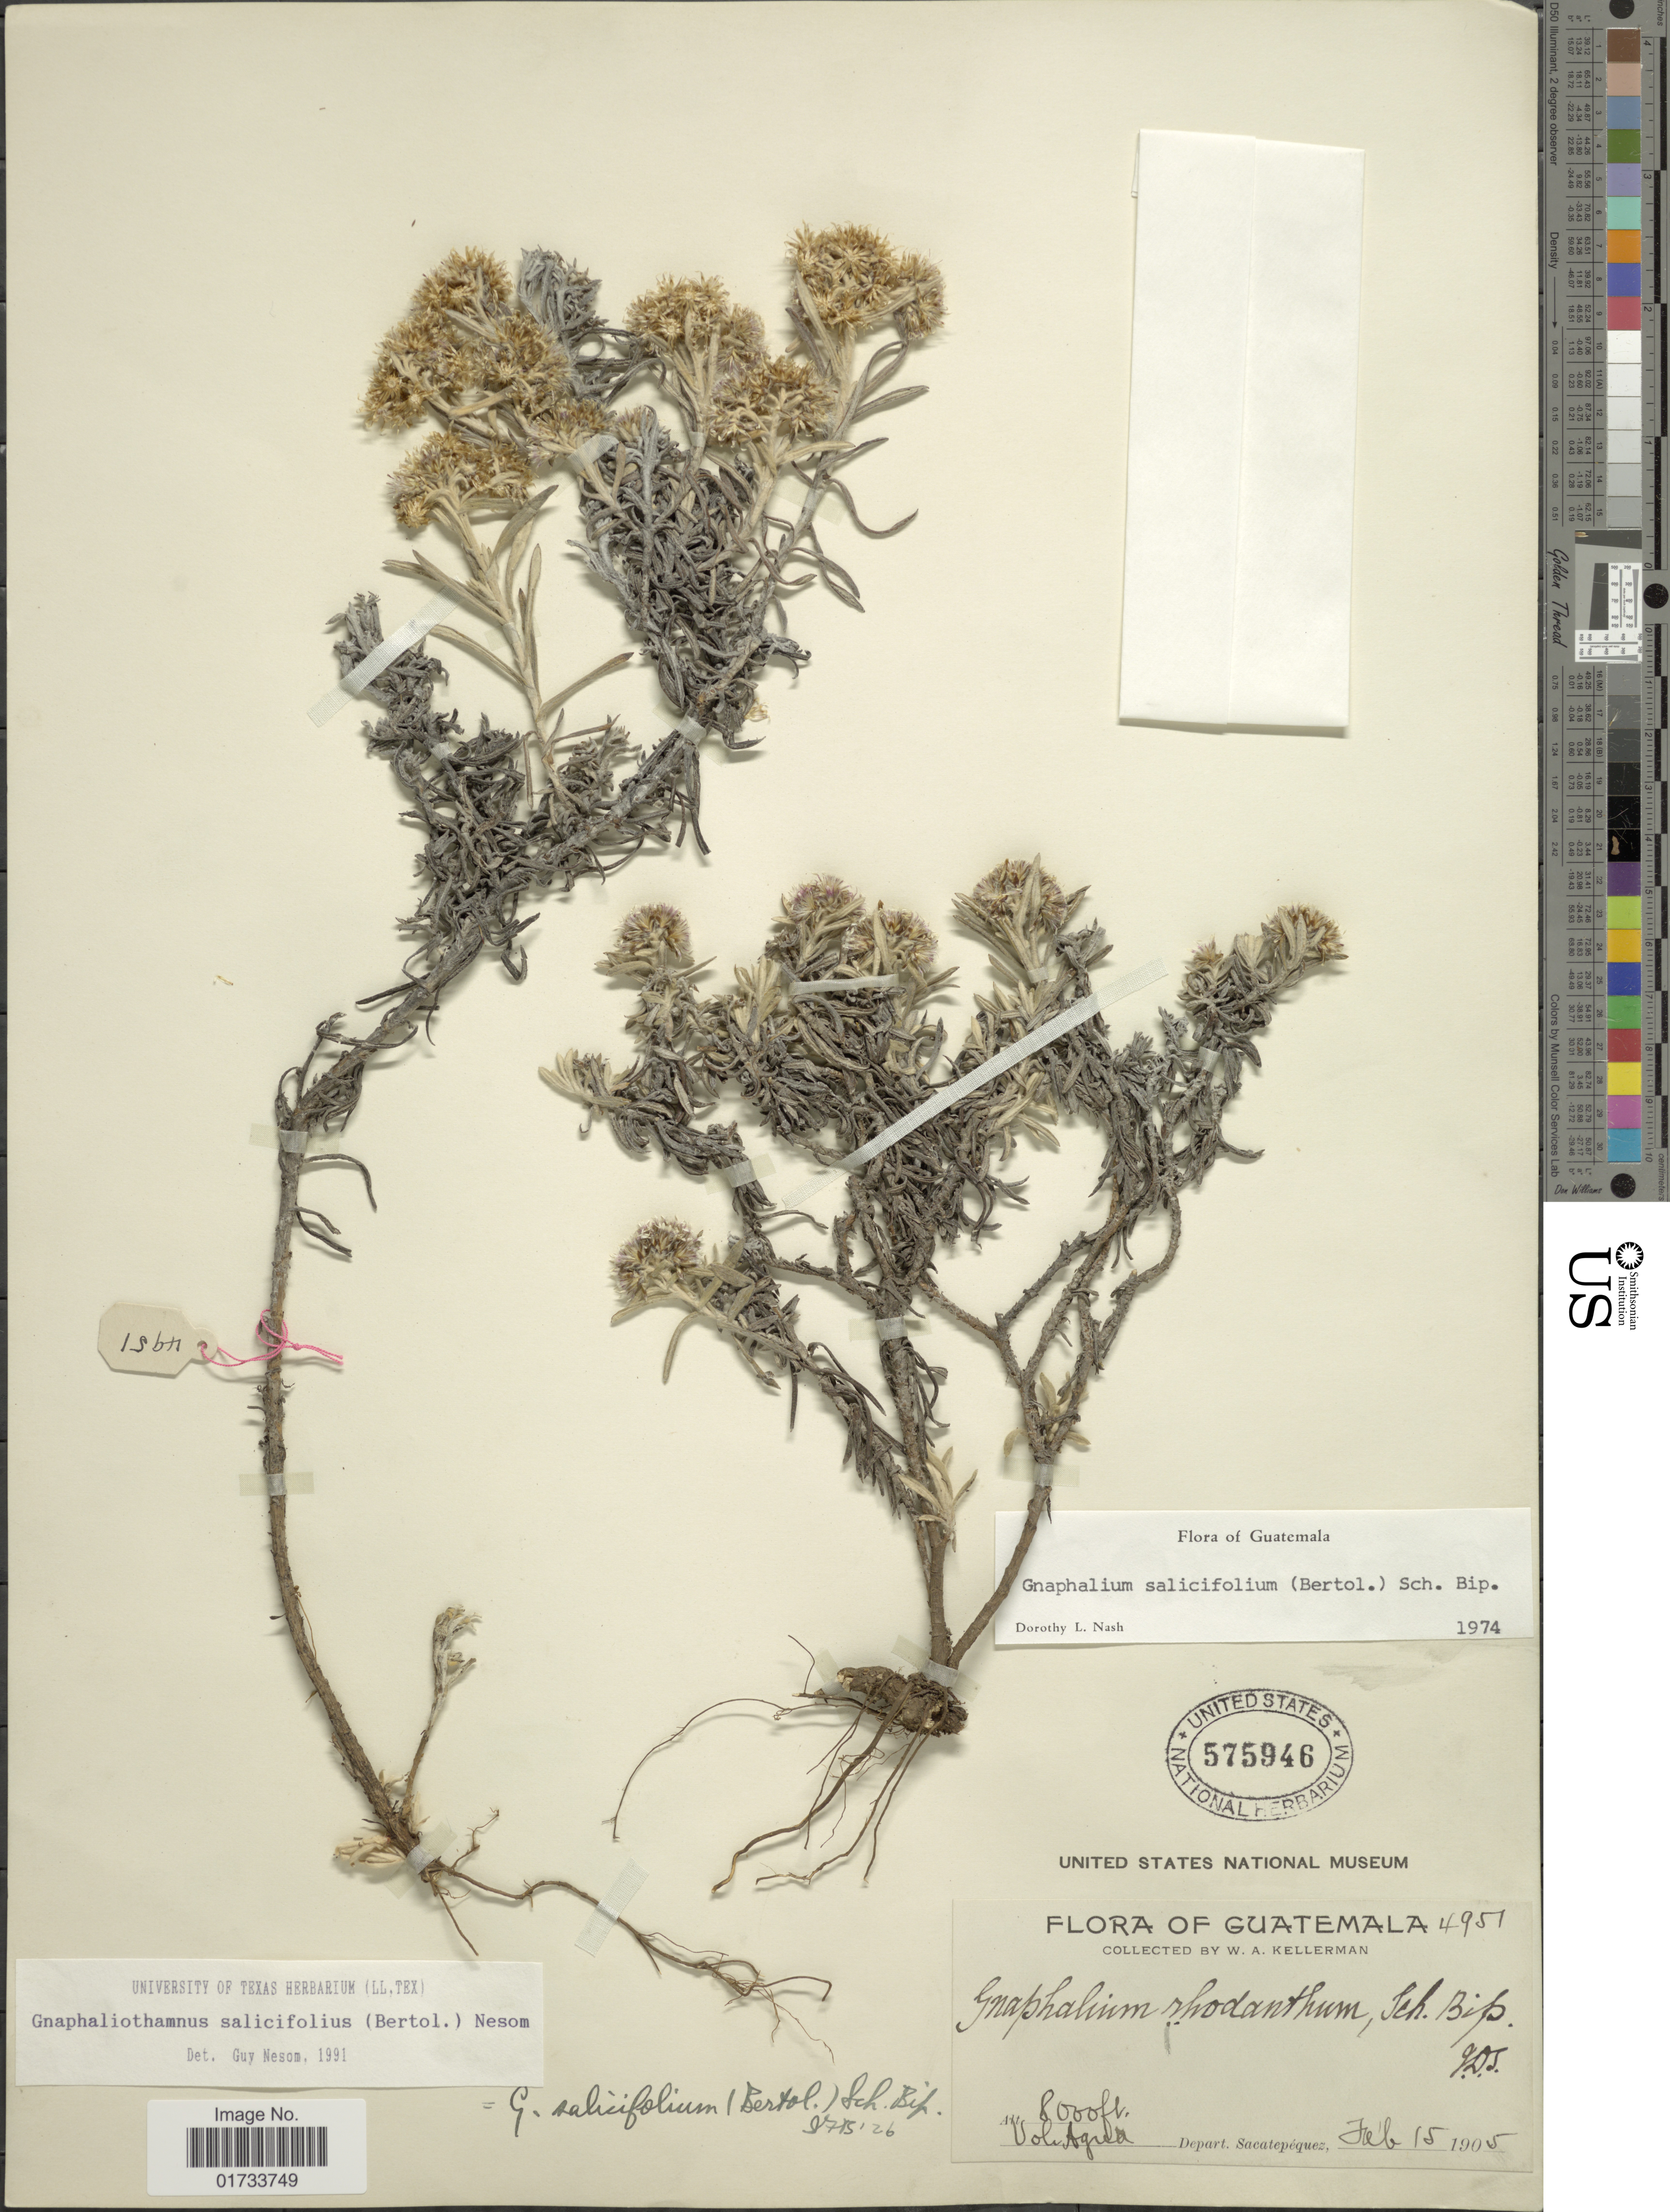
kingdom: Plantae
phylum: Tracheophyta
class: Magnoliopsida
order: Asterales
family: Asteraceae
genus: Chionolaena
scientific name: Chionolaena salicifolia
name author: (Bertol.) G.L. Nesom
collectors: W. Kellerman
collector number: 4951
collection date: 1905-02-15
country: Guatemala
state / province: Sacatepéquez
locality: Vol Agua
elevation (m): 2438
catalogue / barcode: US 575946